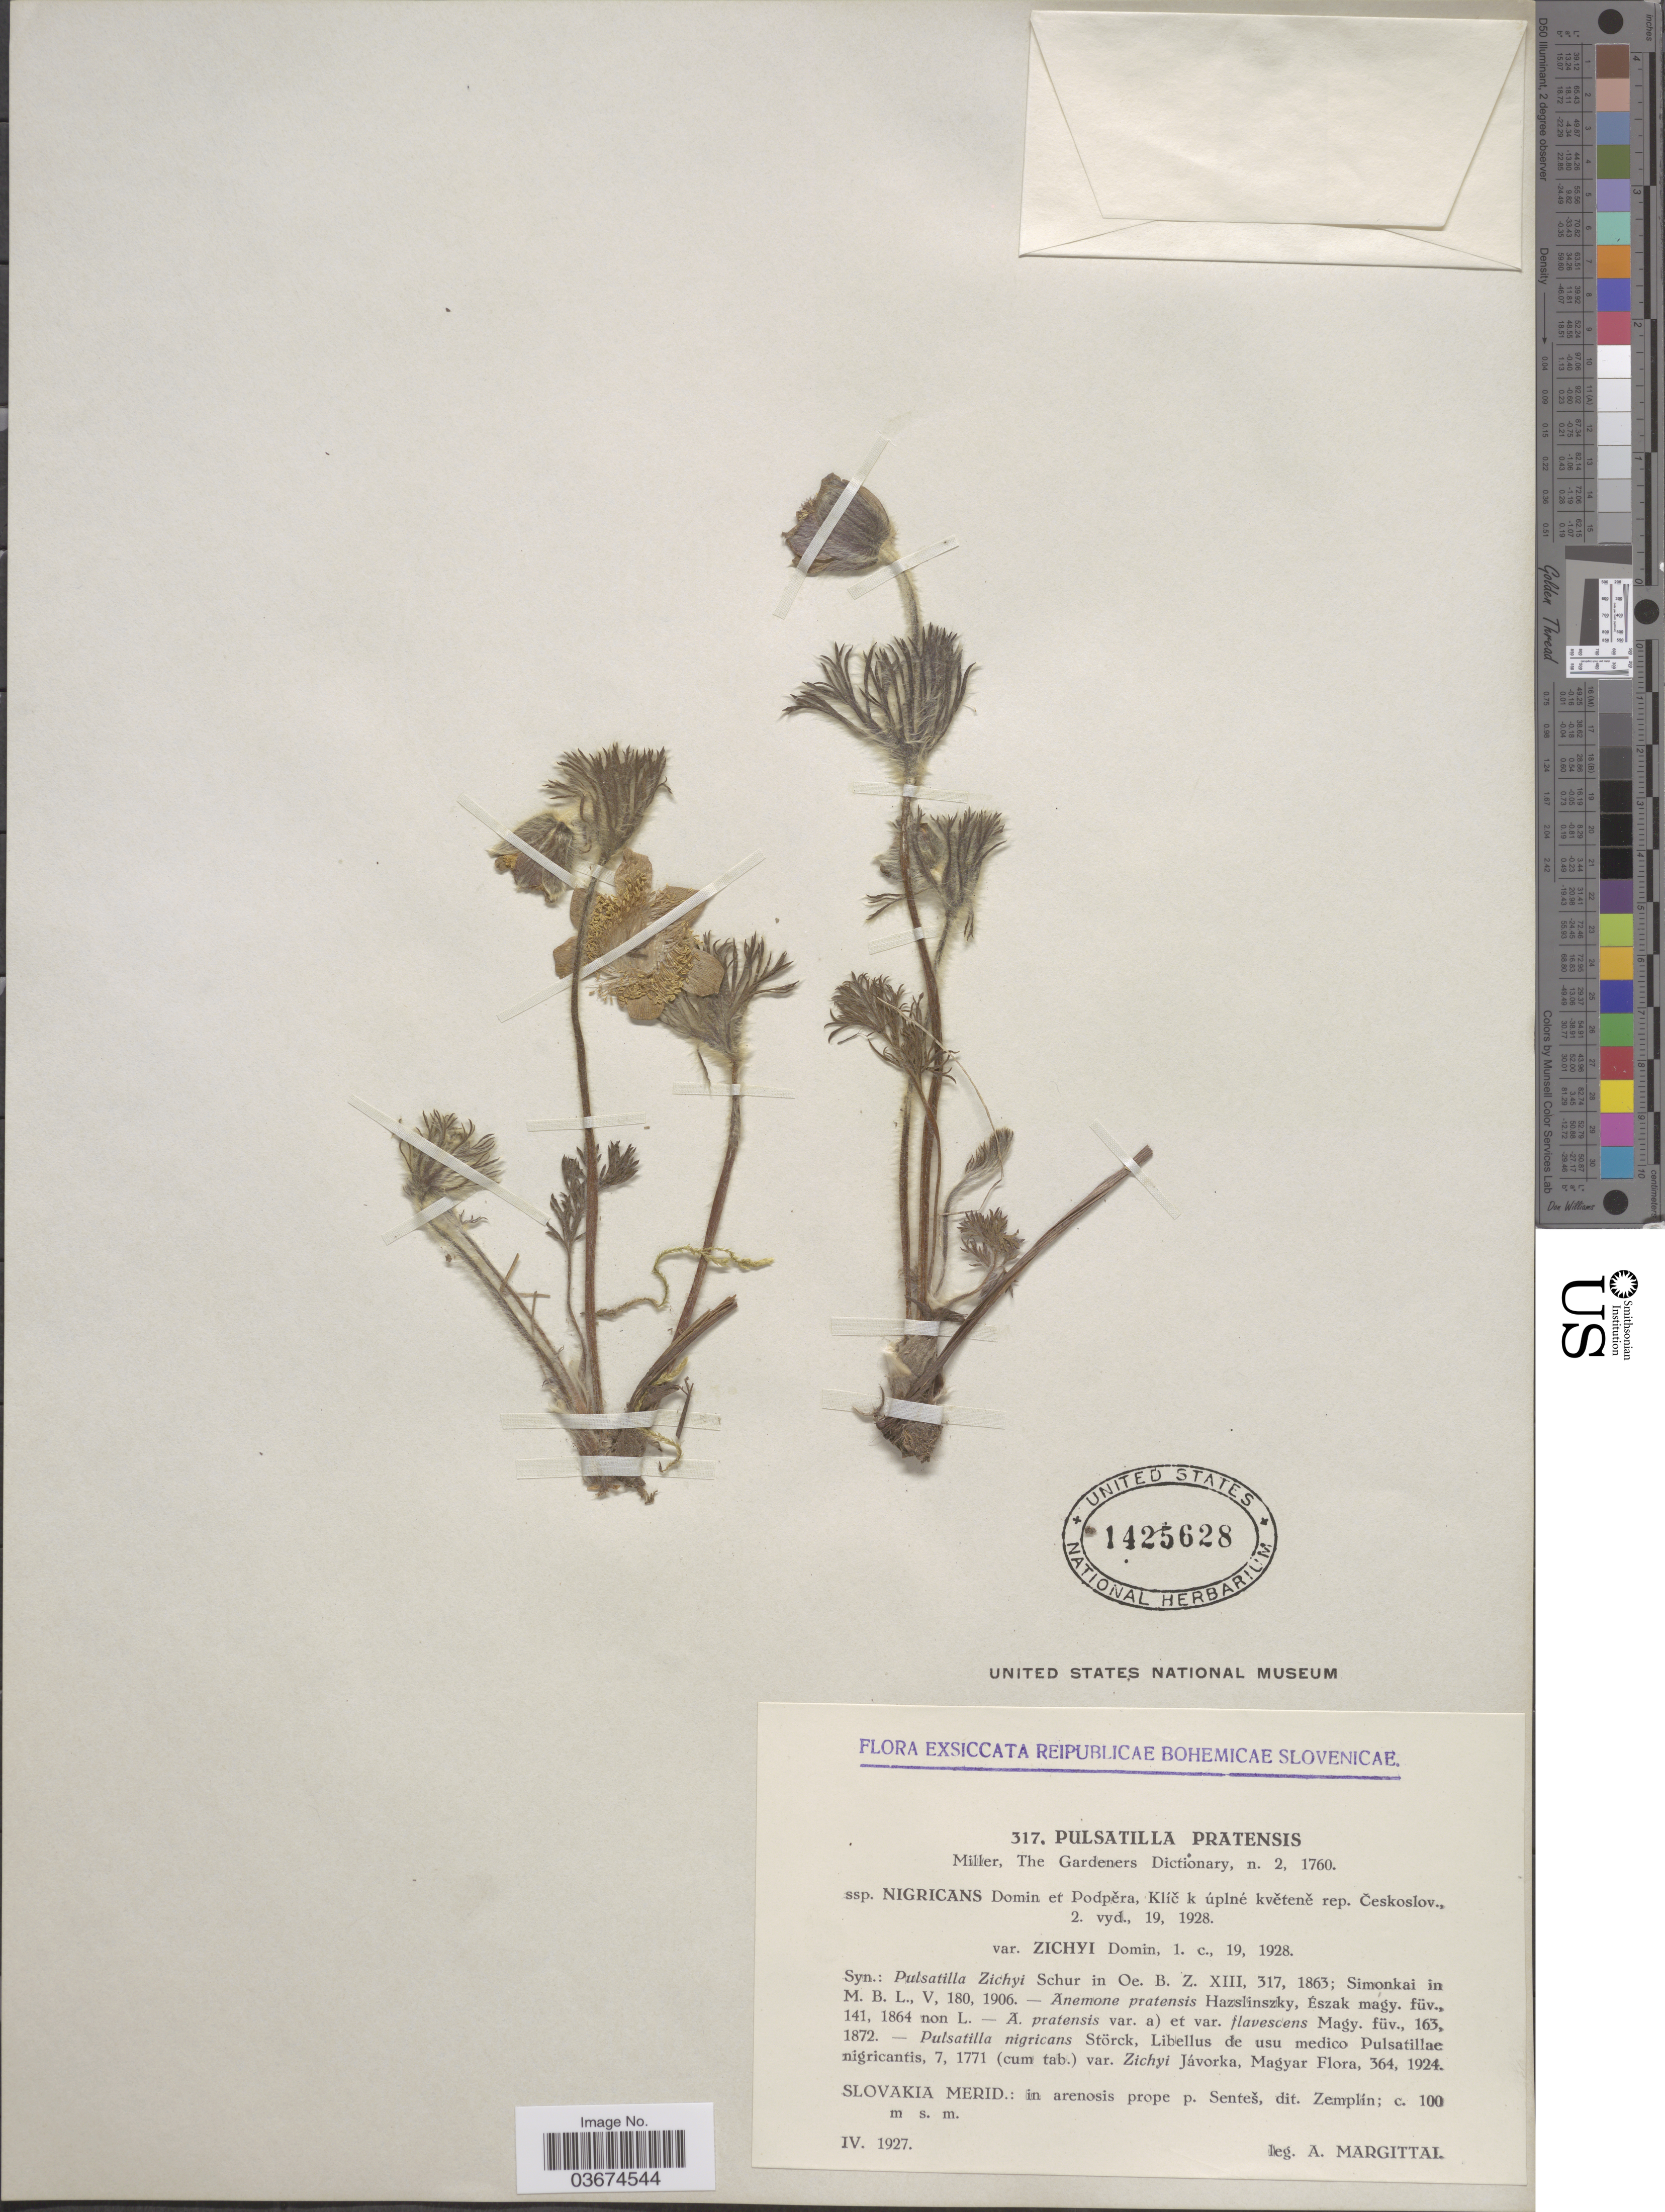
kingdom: Plantae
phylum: Tracheophyta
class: Magnoliopsida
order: Ranunculales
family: Ranunculaceae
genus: Pulsatilla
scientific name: Pulsatilla pratensis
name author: (L.) Mill.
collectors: A. Margittai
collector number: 317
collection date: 1927-04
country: Slovakia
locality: Reipublicae Bohemicae Slovenicae. Slovakia Merid.: in arenosis prope p. Senteš, dit. Zemplín.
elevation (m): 100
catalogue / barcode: US 1425628